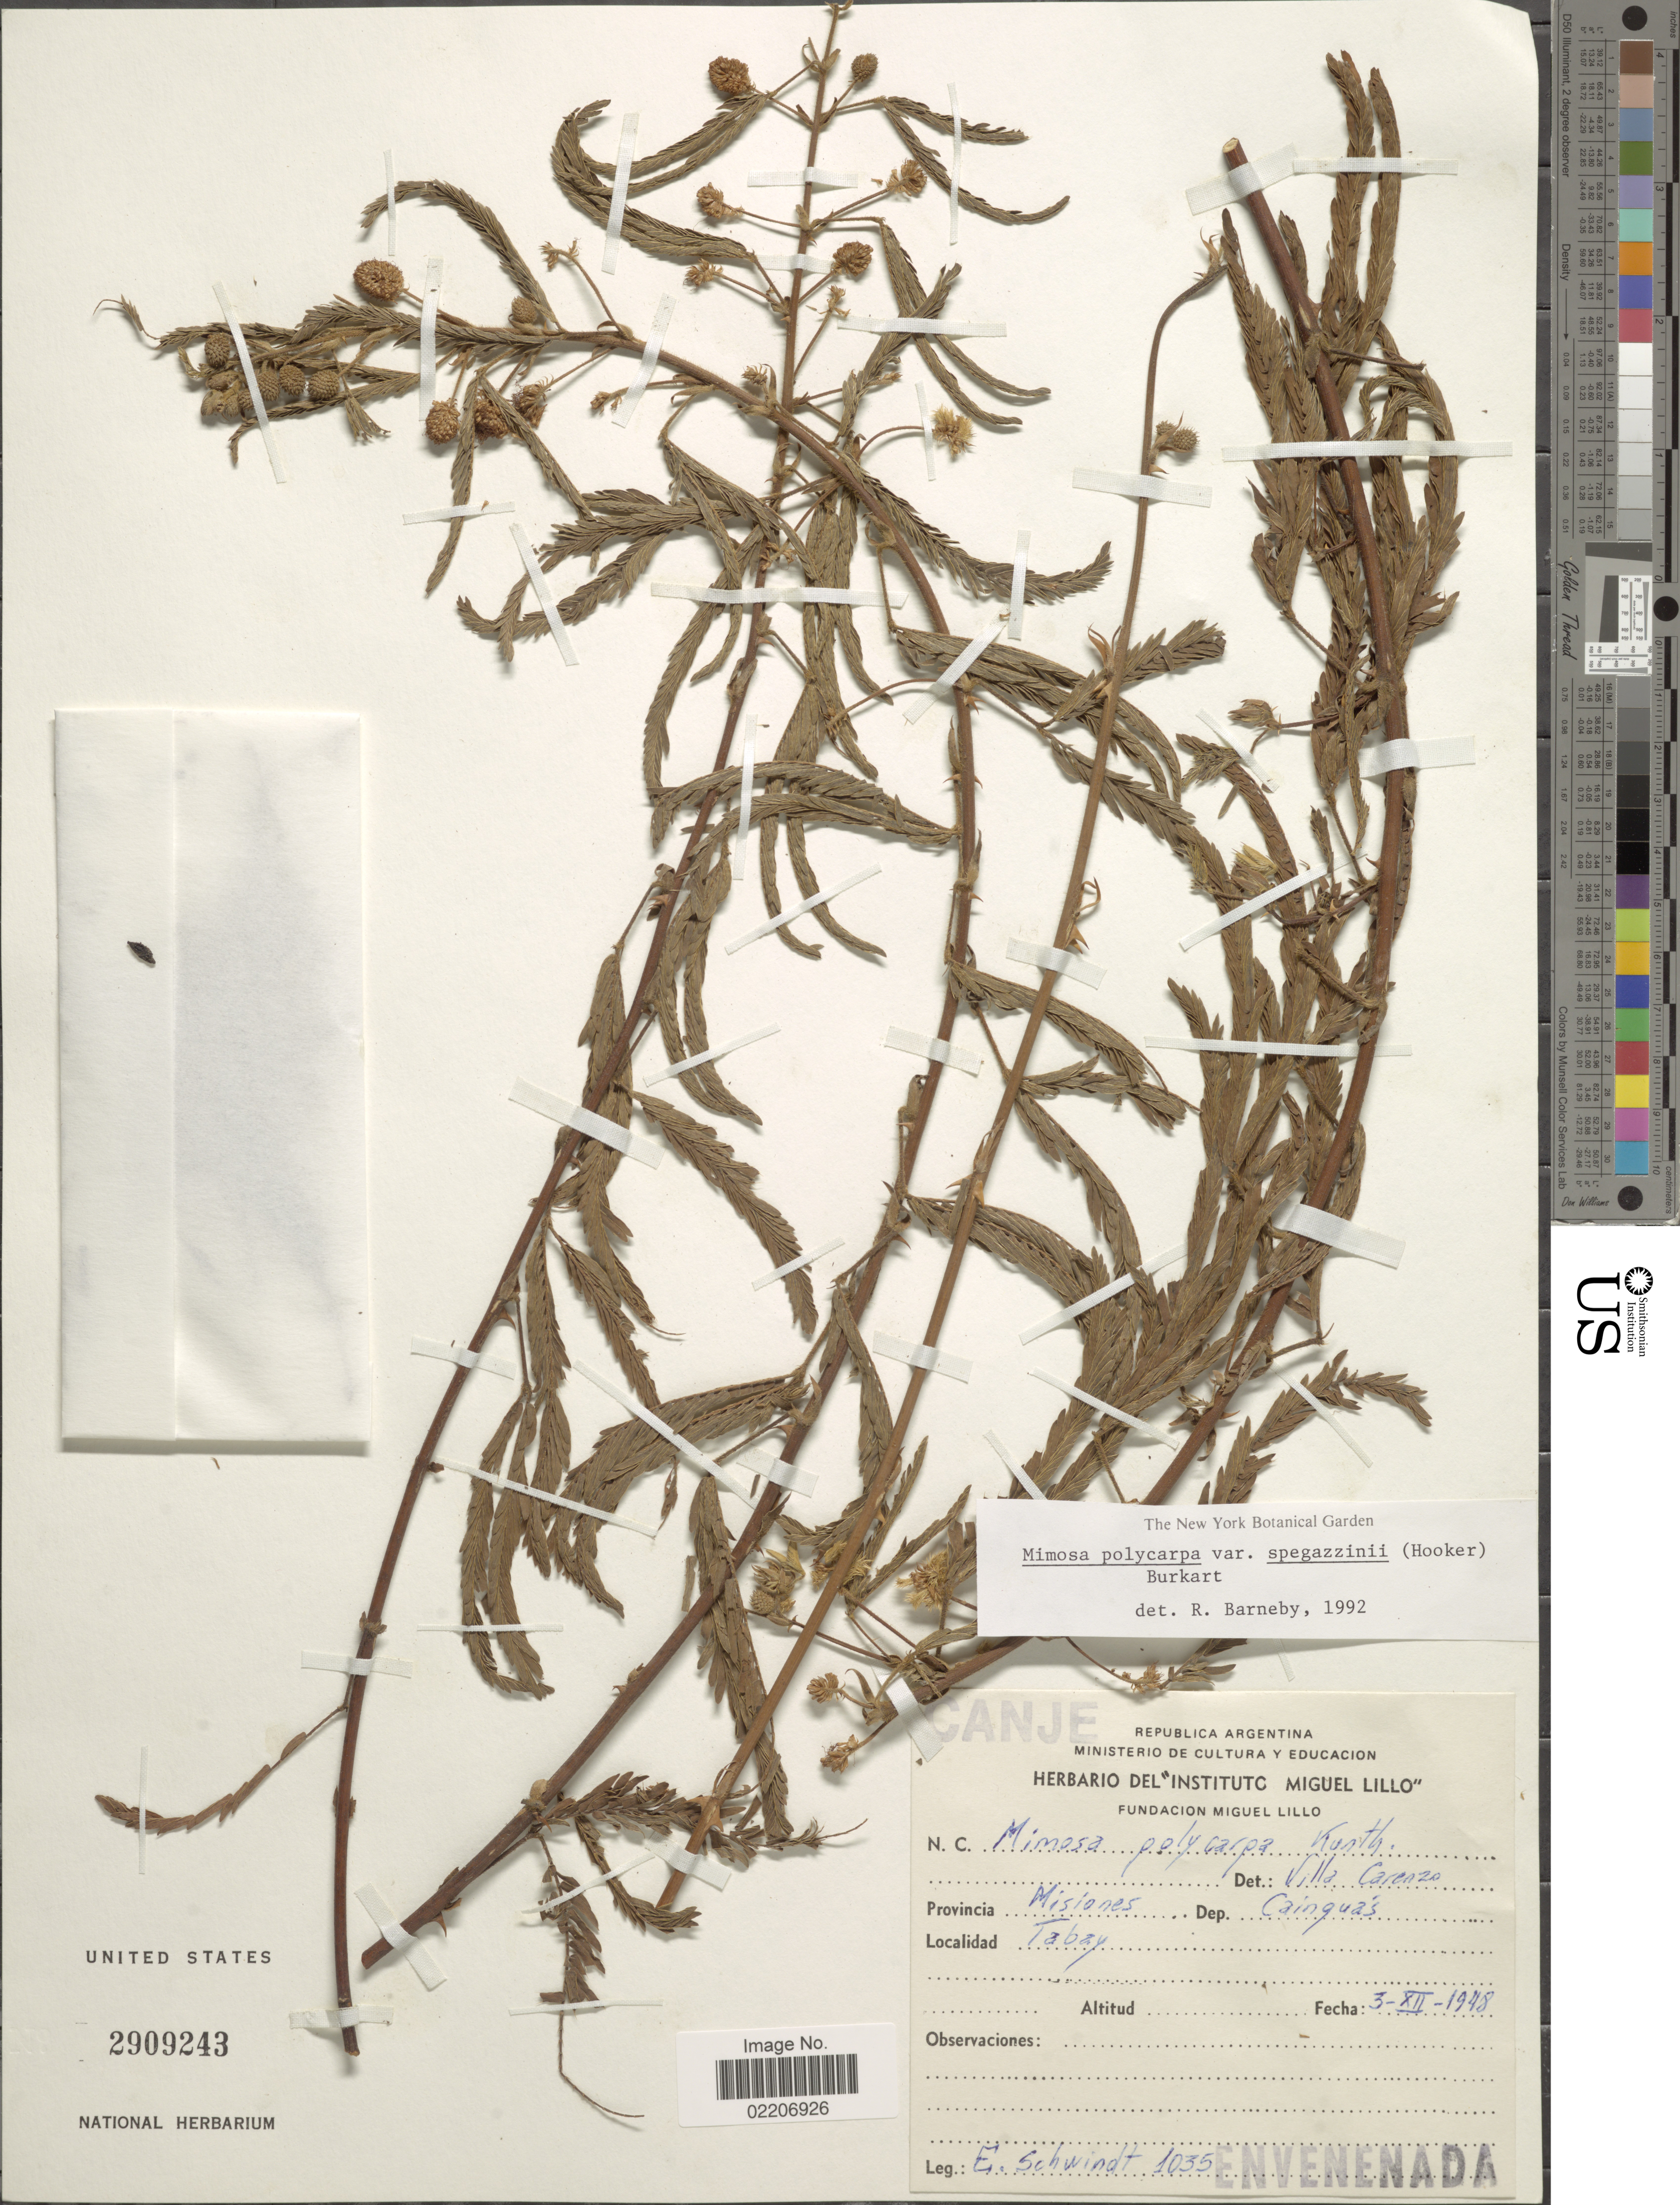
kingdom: Plantae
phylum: Tracheophyta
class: Magnoliopsida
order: Fabales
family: Fabaceae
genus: Mimosa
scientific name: Mimosa polycarpa var. spegazzinii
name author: (Pirotta) Burkart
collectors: E. Schwindt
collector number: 1035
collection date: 1948-12-03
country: Argentina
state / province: Misiones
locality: Dep. Cainguas, Tabay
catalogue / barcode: US 2909243